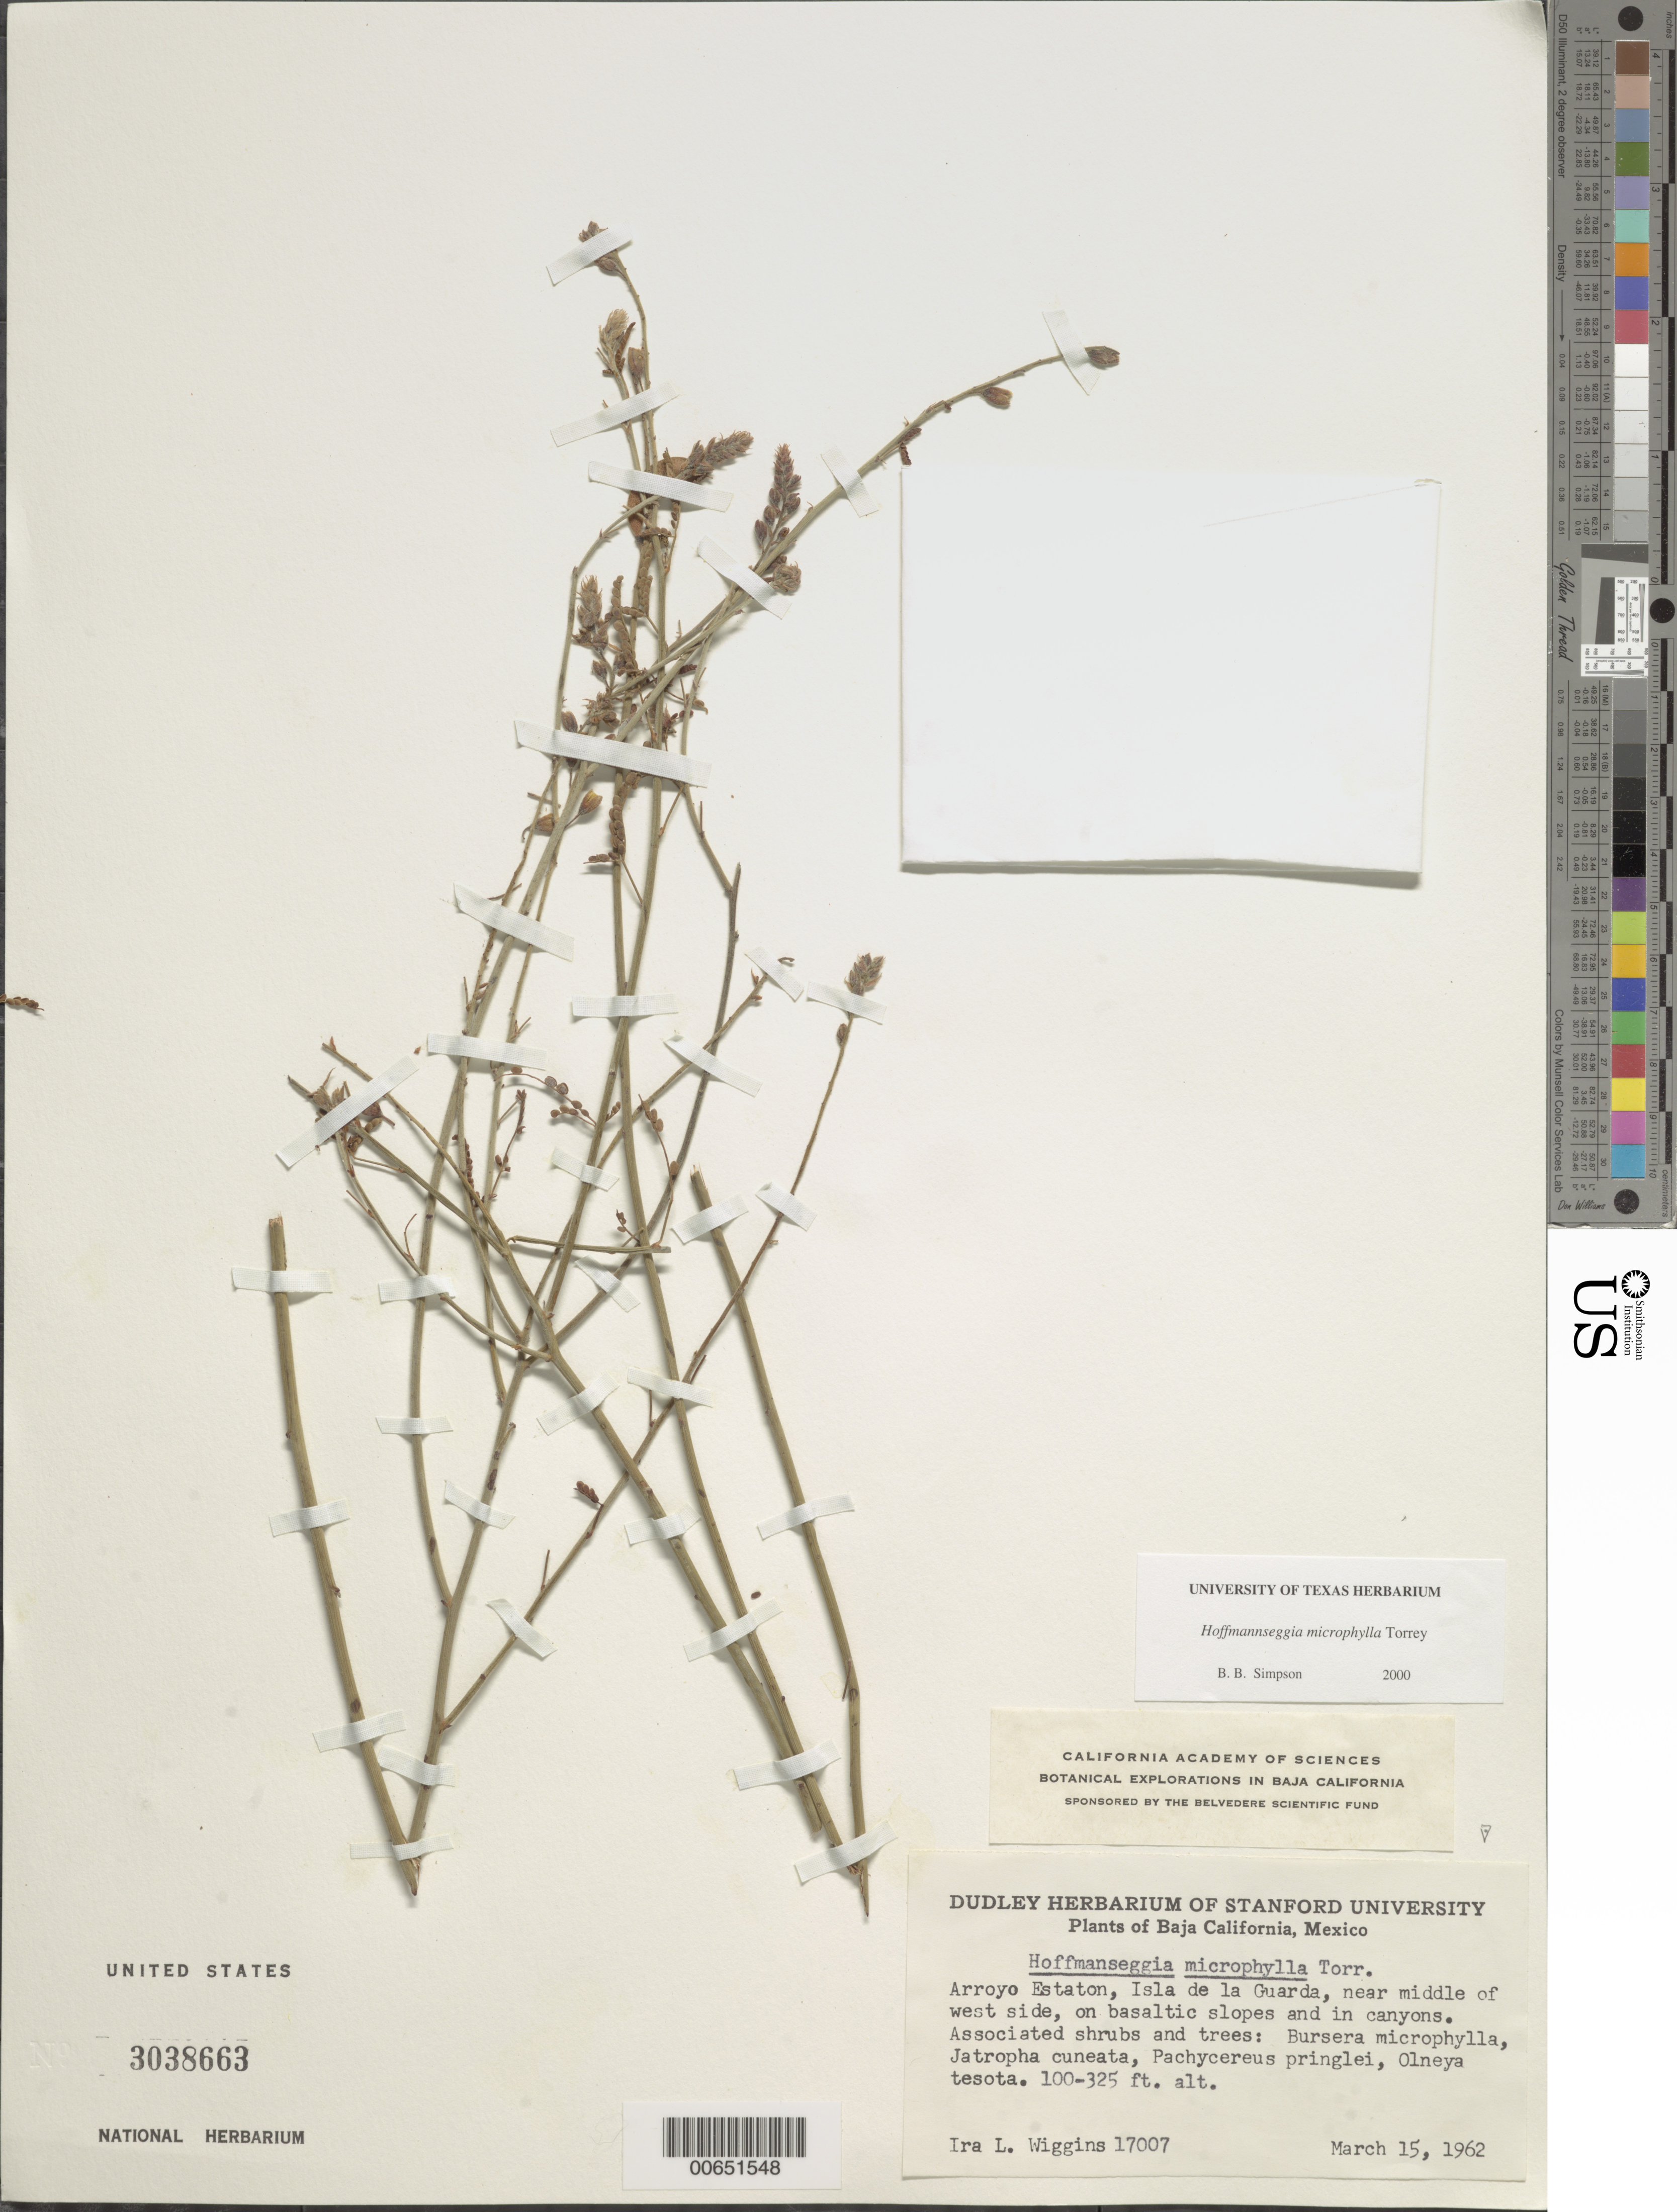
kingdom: Plantae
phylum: Tracheophyta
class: Magnoliopsida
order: Fabales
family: Fabaceae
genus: Hoffmannseggia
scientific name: Hoffmannseggia microphylla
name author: Torr.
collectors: I. L. Wiggins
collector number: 17007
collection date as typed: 15 Mar 1962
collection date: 1962-03-15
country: Mexico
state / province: Baja California Norte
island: Isla Angel de la Guarda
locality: Arroyo Estaton, Isla Angel de la Guarda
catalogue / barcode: US 3038663